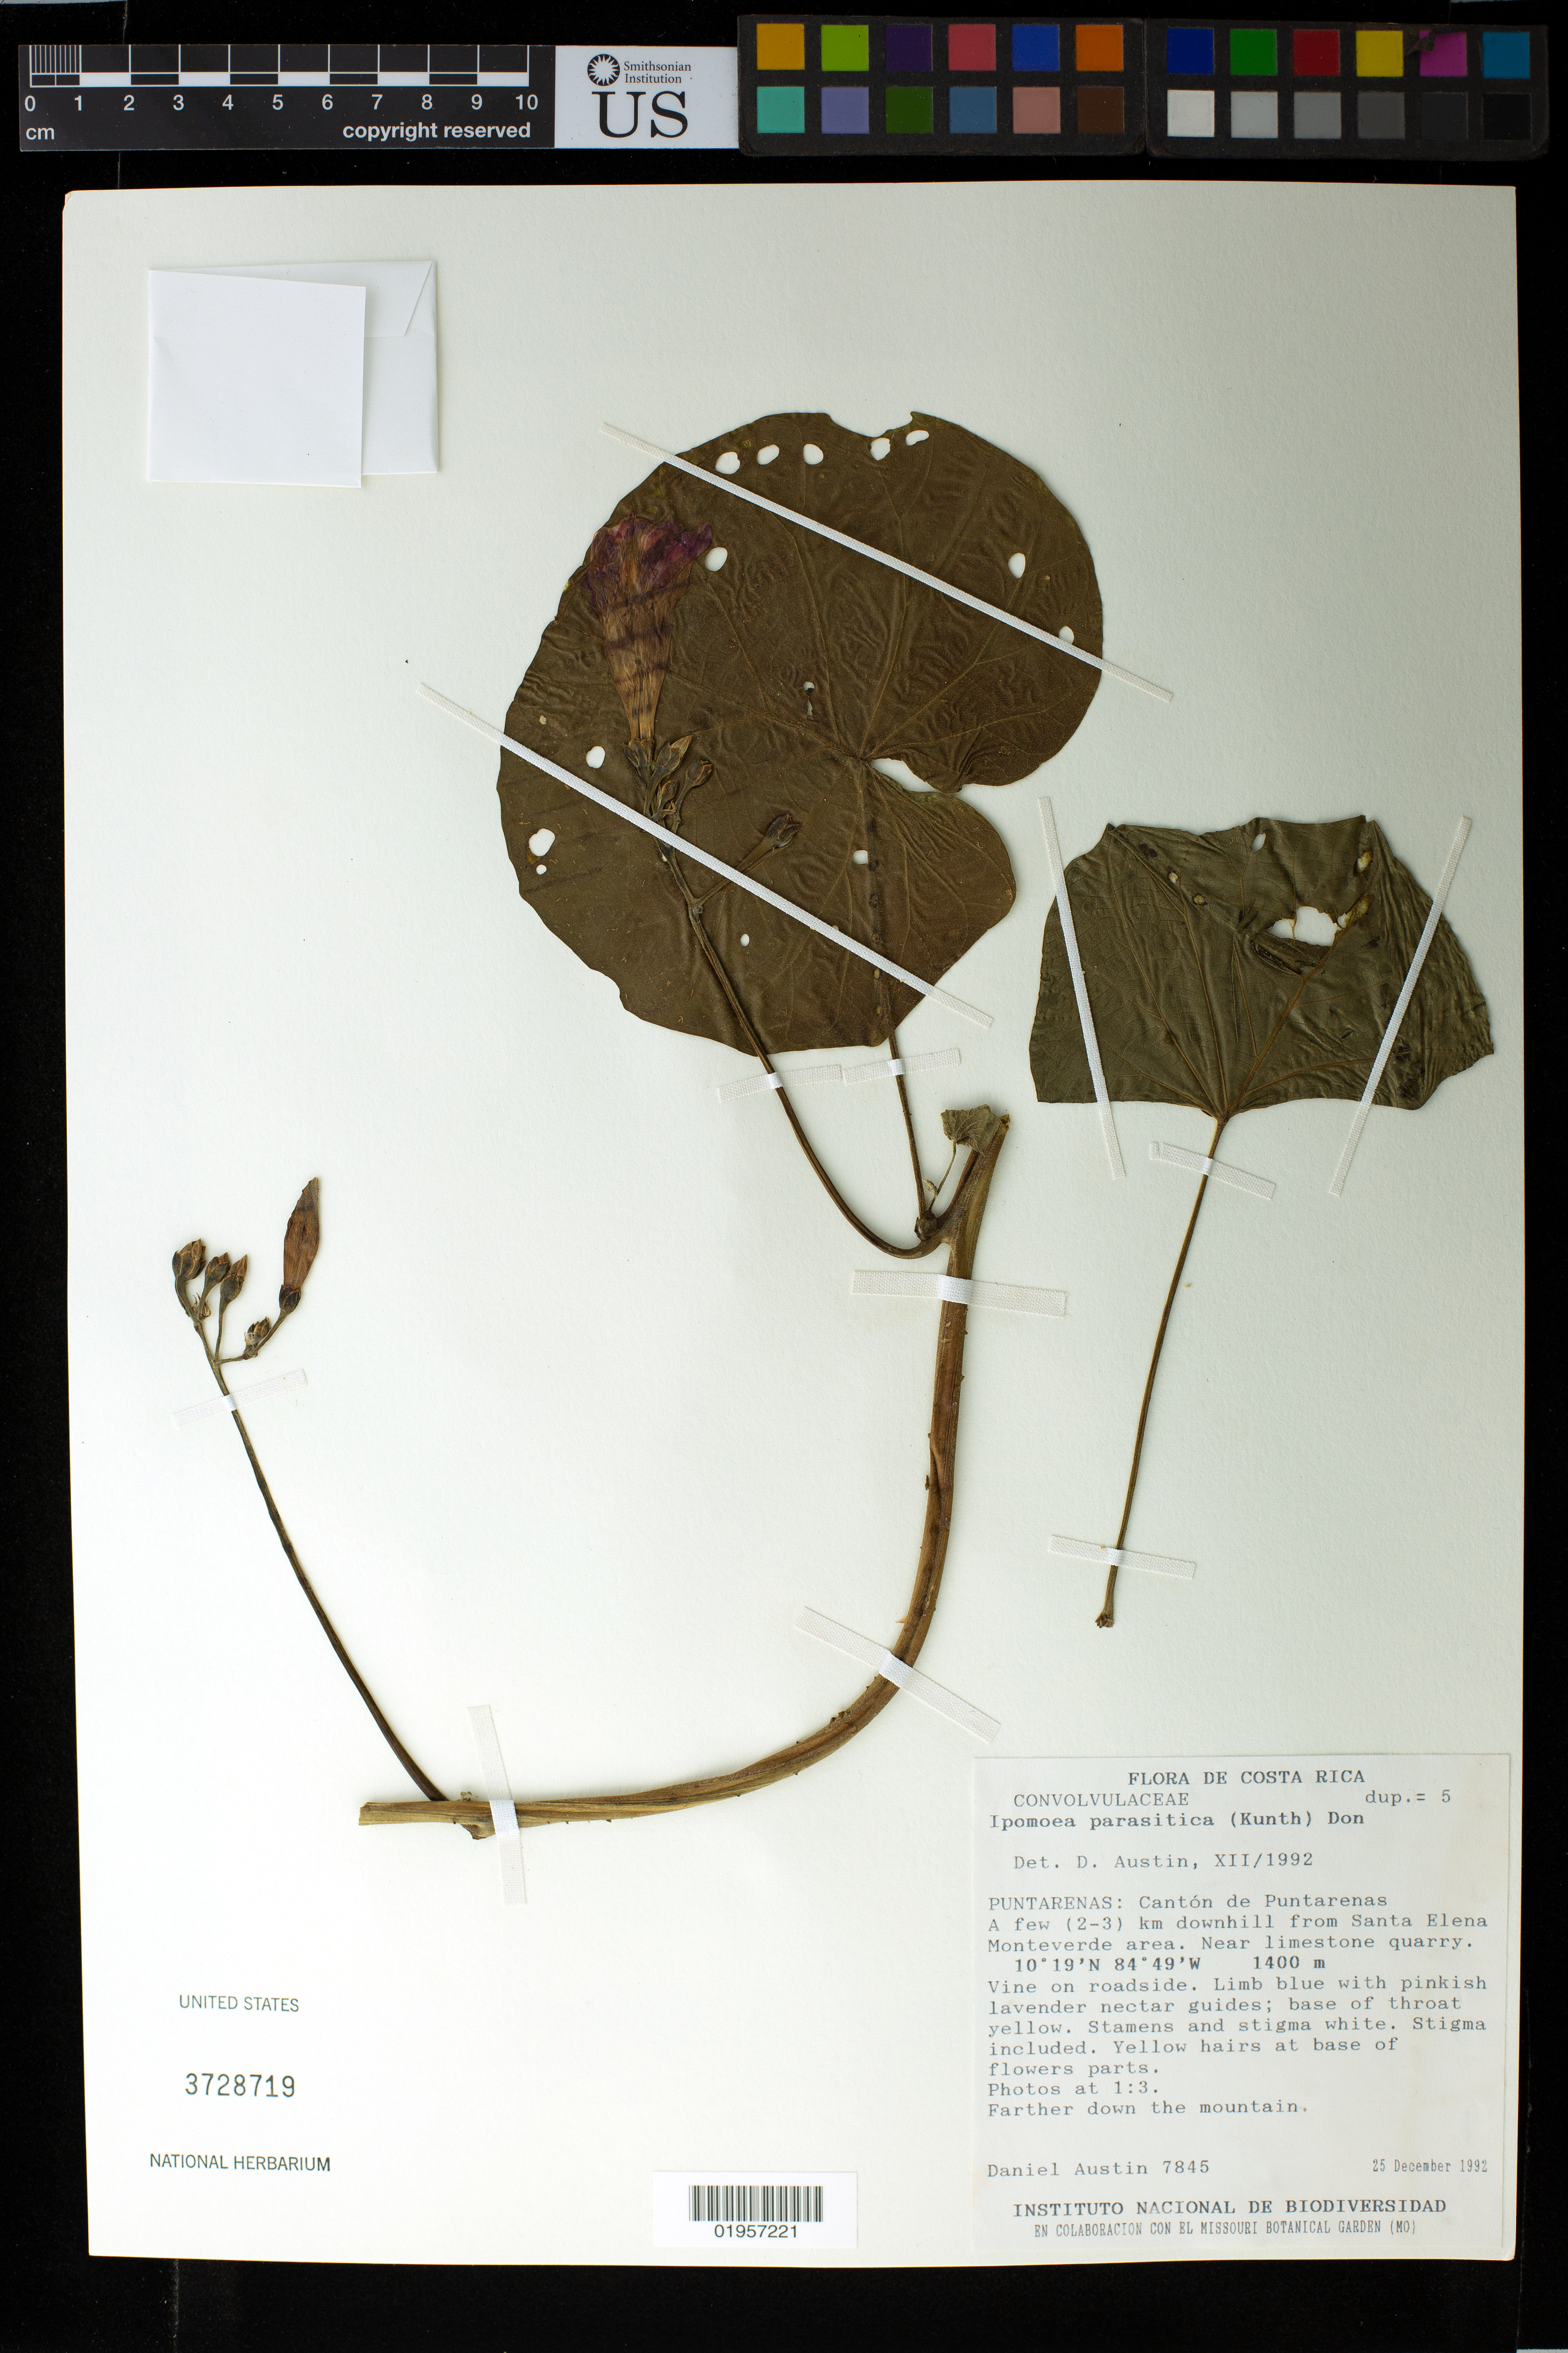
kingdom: Plantae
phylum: Tracheophyta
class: Magnoliopsida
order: Solanales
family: Convolvulaceae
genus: Ipomoea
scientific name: Ipomoea parasitica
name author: (Kunth) G. Don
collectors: D. Austin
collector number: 7845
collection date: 1992-12-25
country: Costa Rica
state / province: Puntarenas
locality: Canton de Puntarenas, 2-3 km downhill from Santa Elena, Monteverde area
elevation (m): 1400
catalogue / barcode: US 3728719